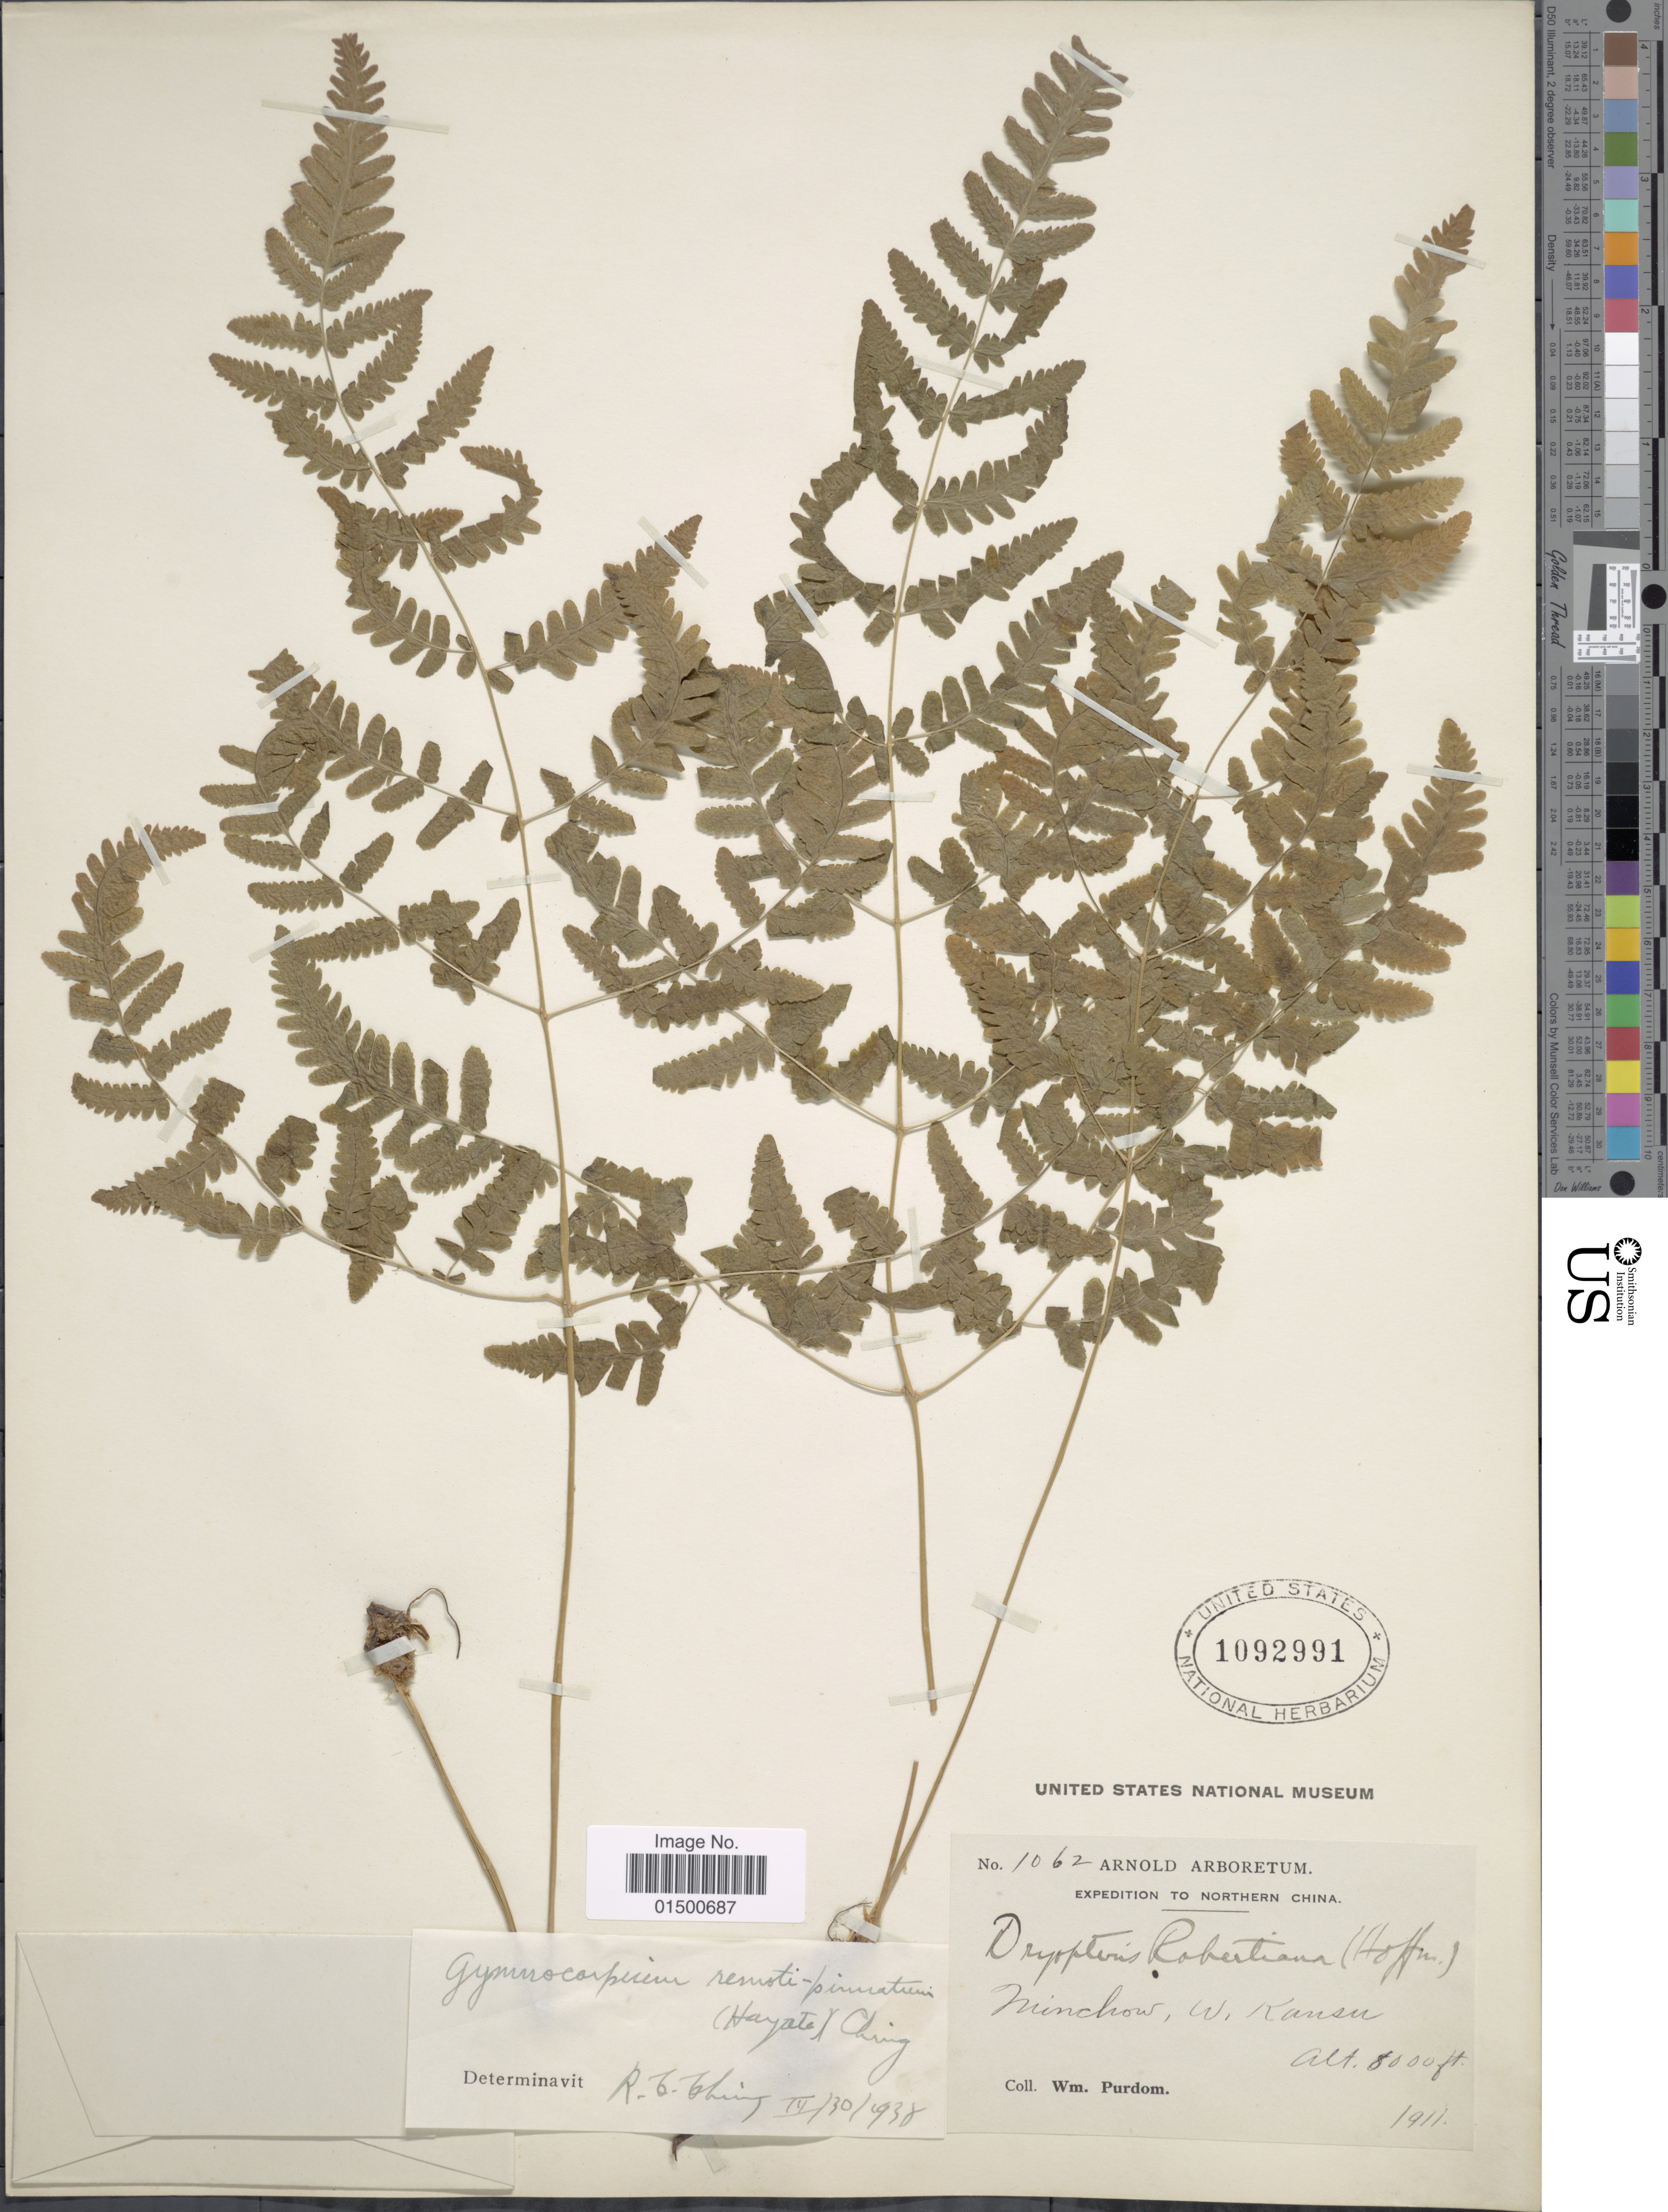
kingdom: Plantae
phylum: Tracheophyta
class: Polypodiopsida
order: Polypodiales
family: Cystopteridaceae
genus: Gymnocarpium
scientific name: Gymnocarpium remotepinnatum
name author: (Hayata) Ching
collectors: W. Purdom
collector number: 1062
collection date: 1911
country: China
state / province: Gansu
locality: Northern China, Minchow, W. Kansu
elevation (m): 2438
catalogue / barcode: US 1092991